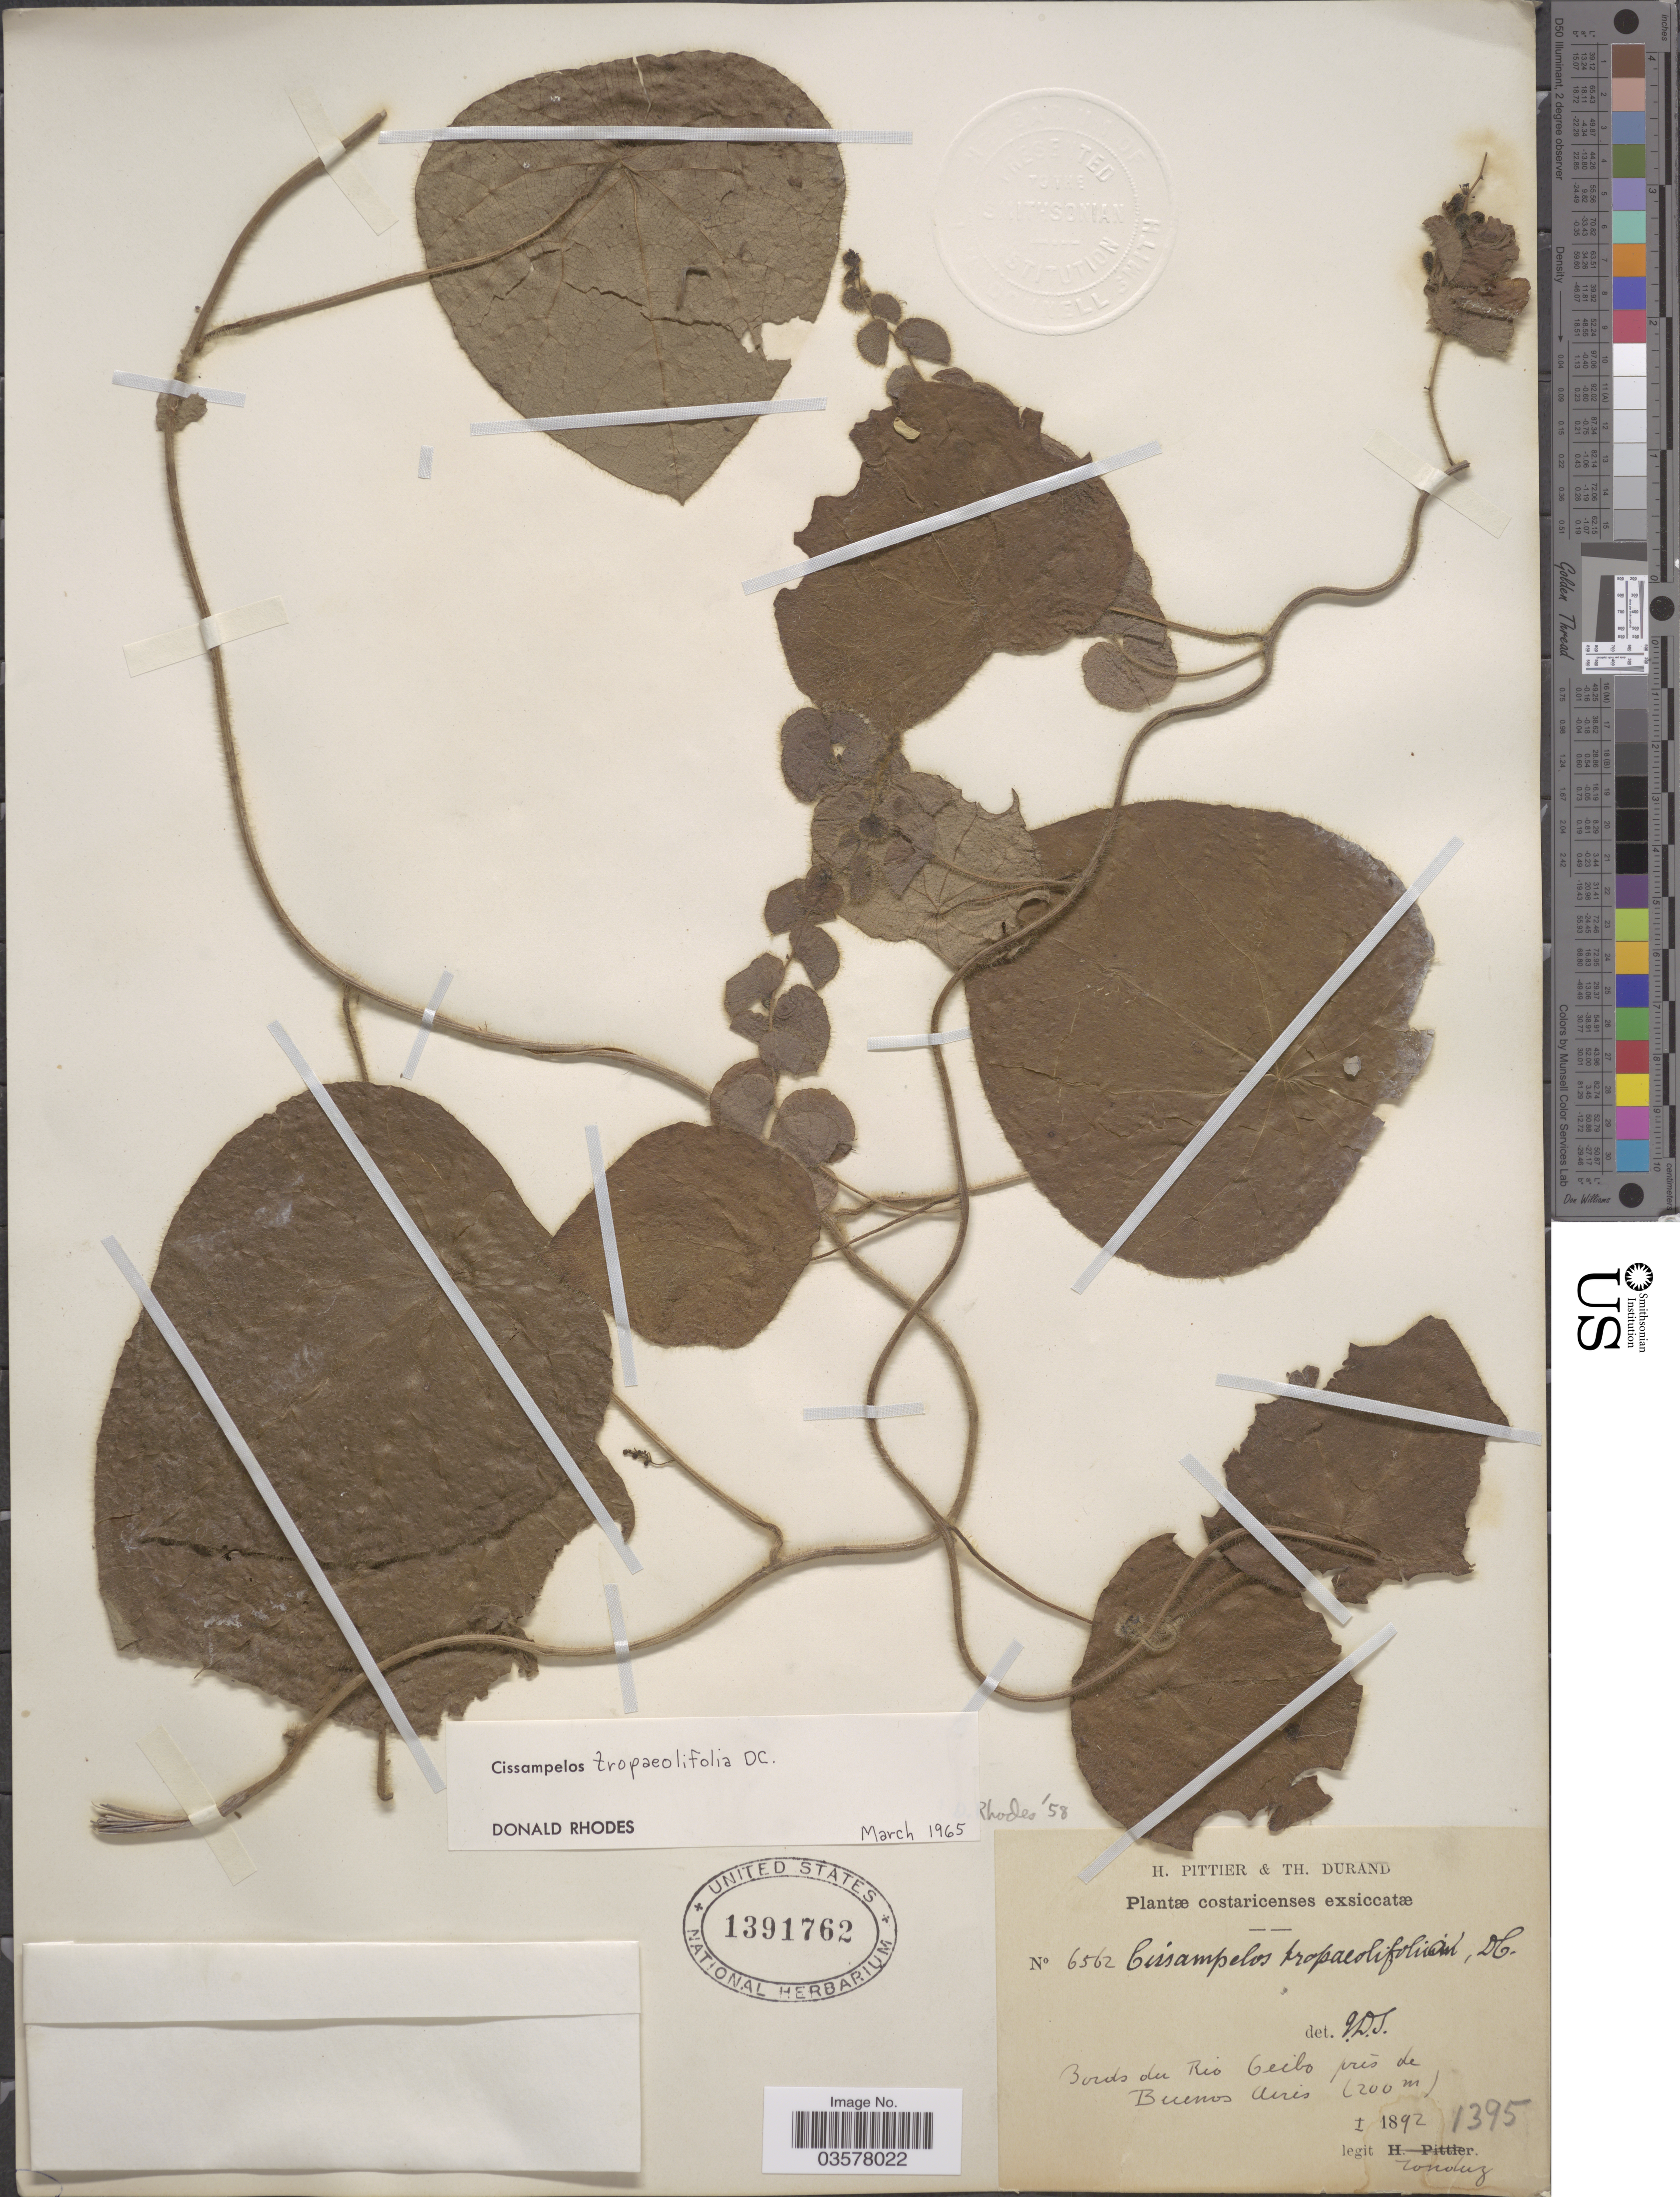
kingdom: Plantae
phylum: Tracheophyta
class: Magnoliopsida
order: Ranunculales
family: Menispermaceae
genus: Cissampelos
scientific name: Cissampelos tropaeolifolia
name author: DC.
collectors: Tonduz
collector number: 6562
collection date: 1892-01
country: Costa Rica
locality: Bords du Rio Ceibo prés de Buenos Aires.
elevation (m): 200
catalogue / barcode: US 1391762